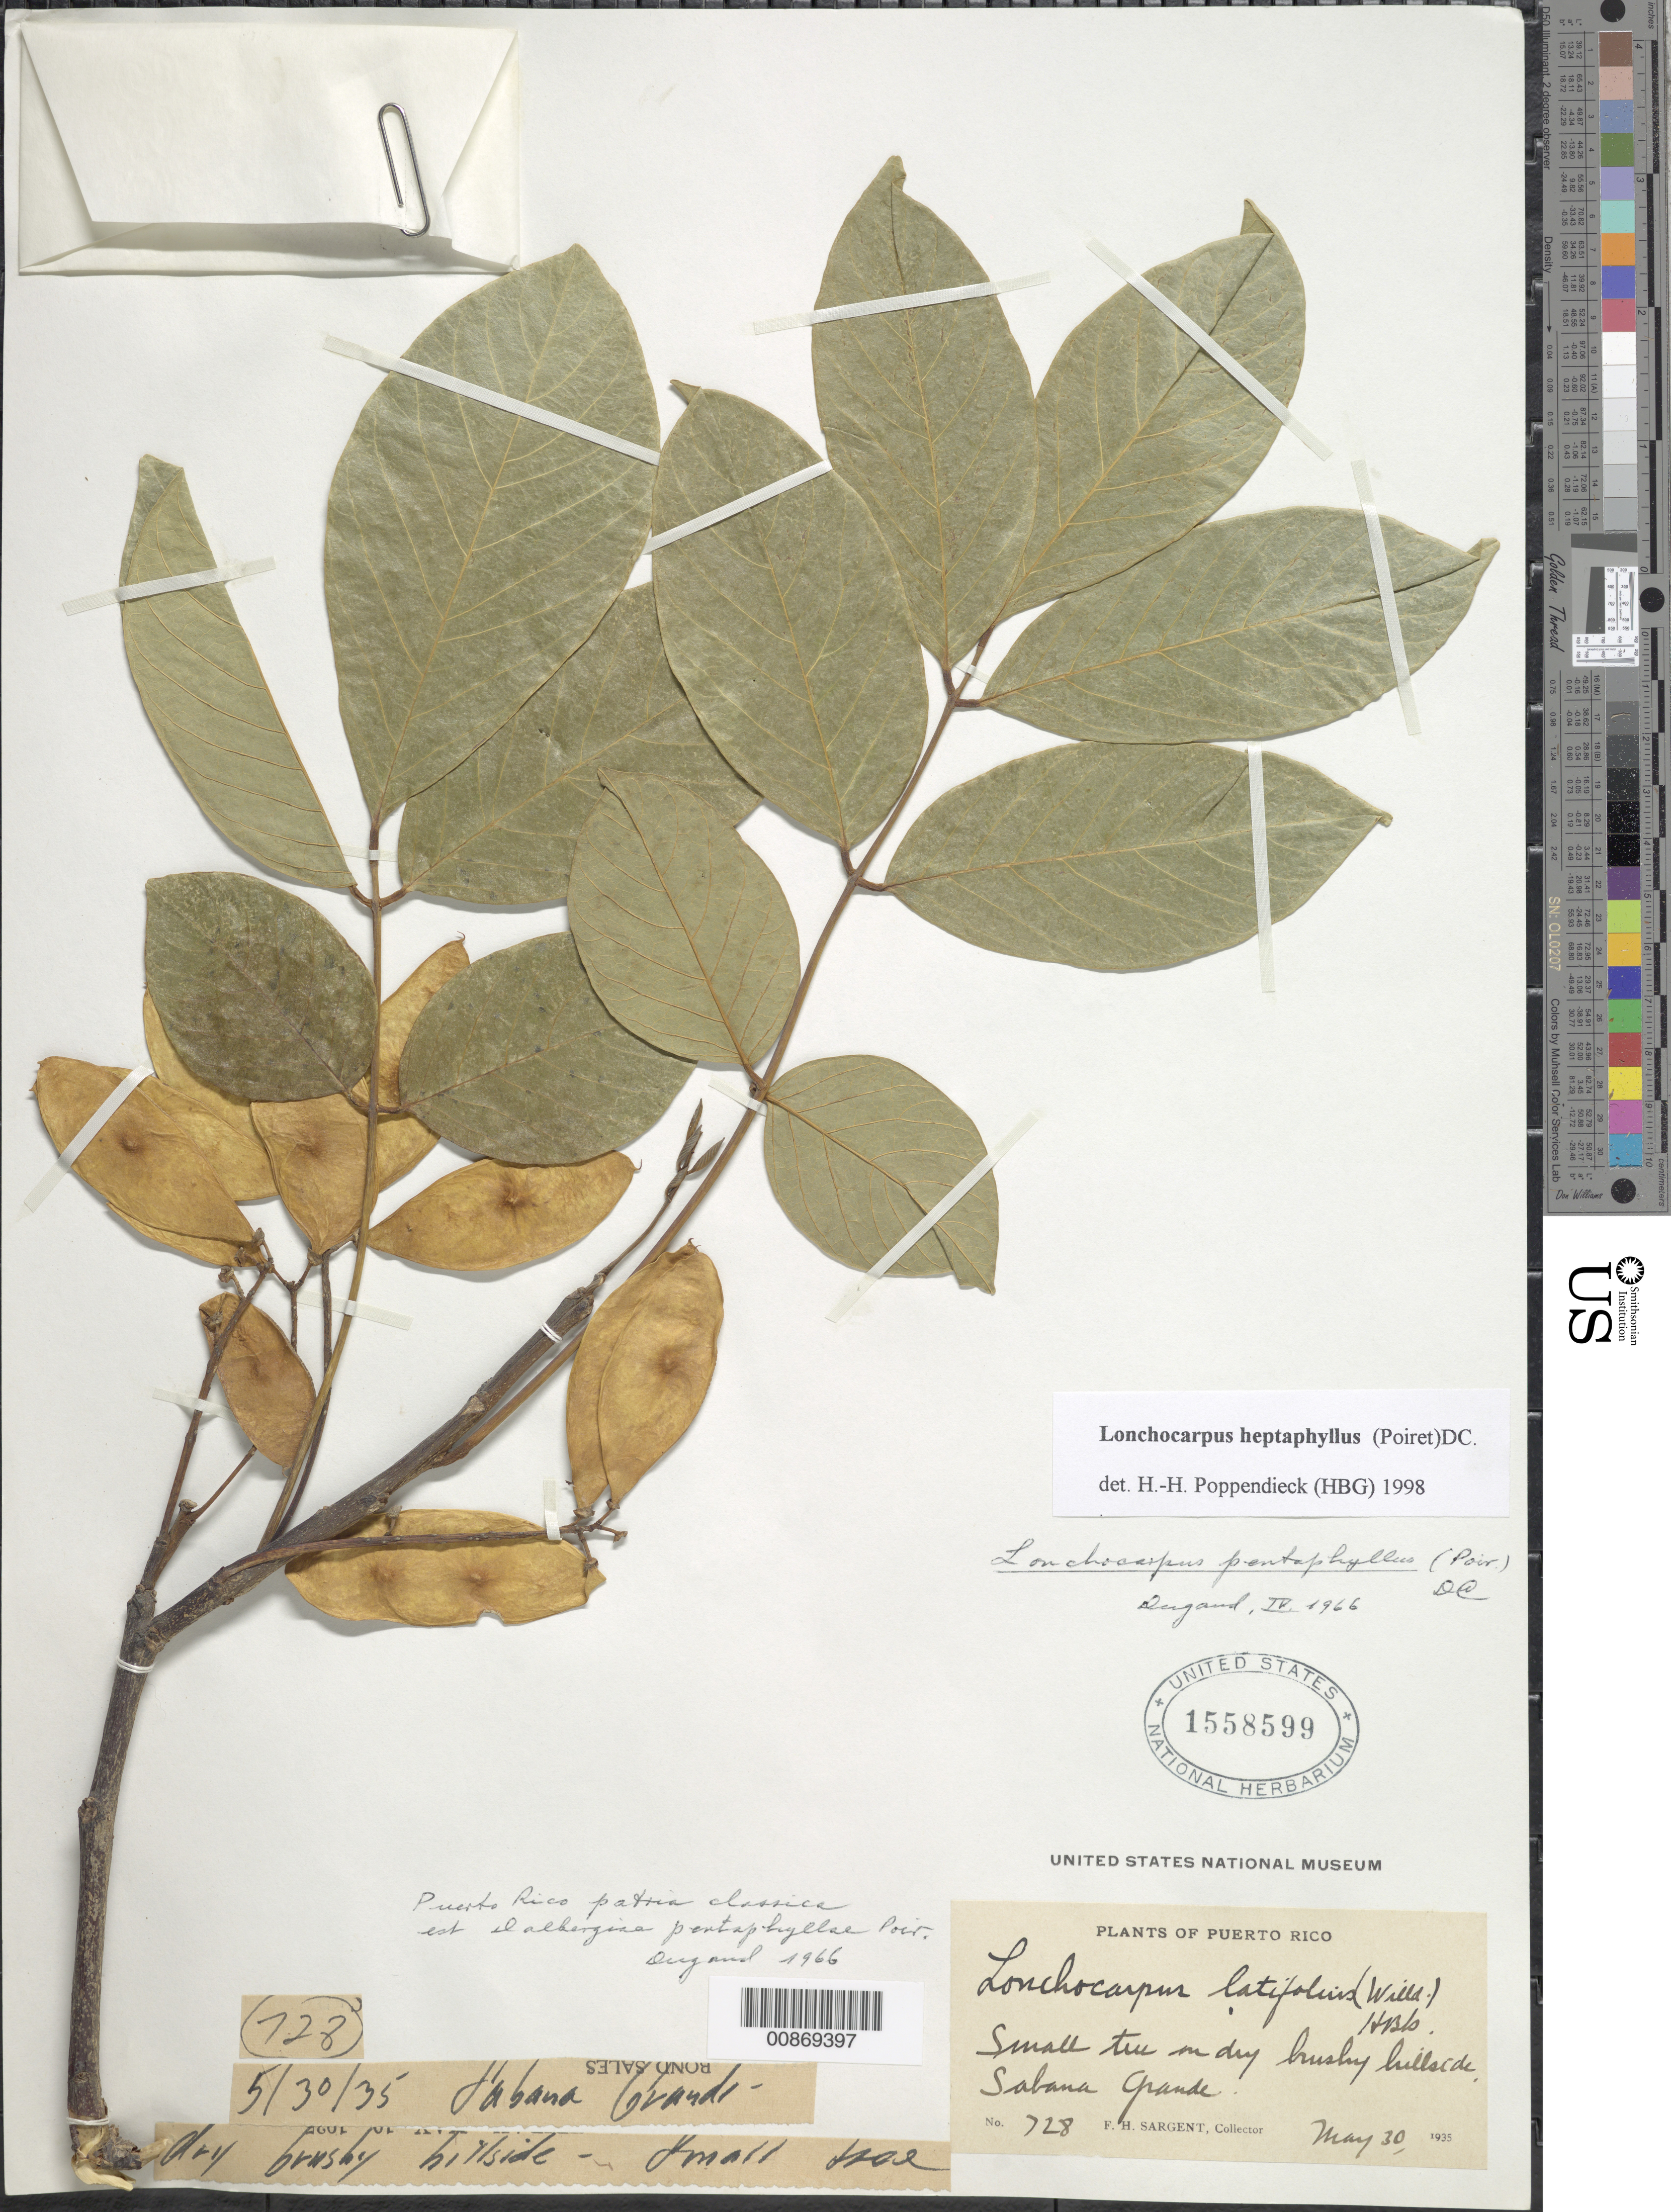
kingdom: Plantae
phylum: Tracheophyta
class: Magnoliopsida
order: Fabales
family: Fabaceae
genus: Lonchocarpus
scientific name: Lonchocarpus heptaphyllus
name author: (Poir.) DC.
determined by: Poppendieck, H.-H., (HBG), Institut fur Allgemeine Botanik und Botanischer Garten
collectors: F. H. Sargent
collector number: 728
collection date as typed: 30 May 1935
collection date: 1935-05-30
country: Puerto Rico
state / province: Sabana Grande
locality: Sabana Grande.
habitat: On dry brushy hillside.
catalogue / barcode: US 1558599